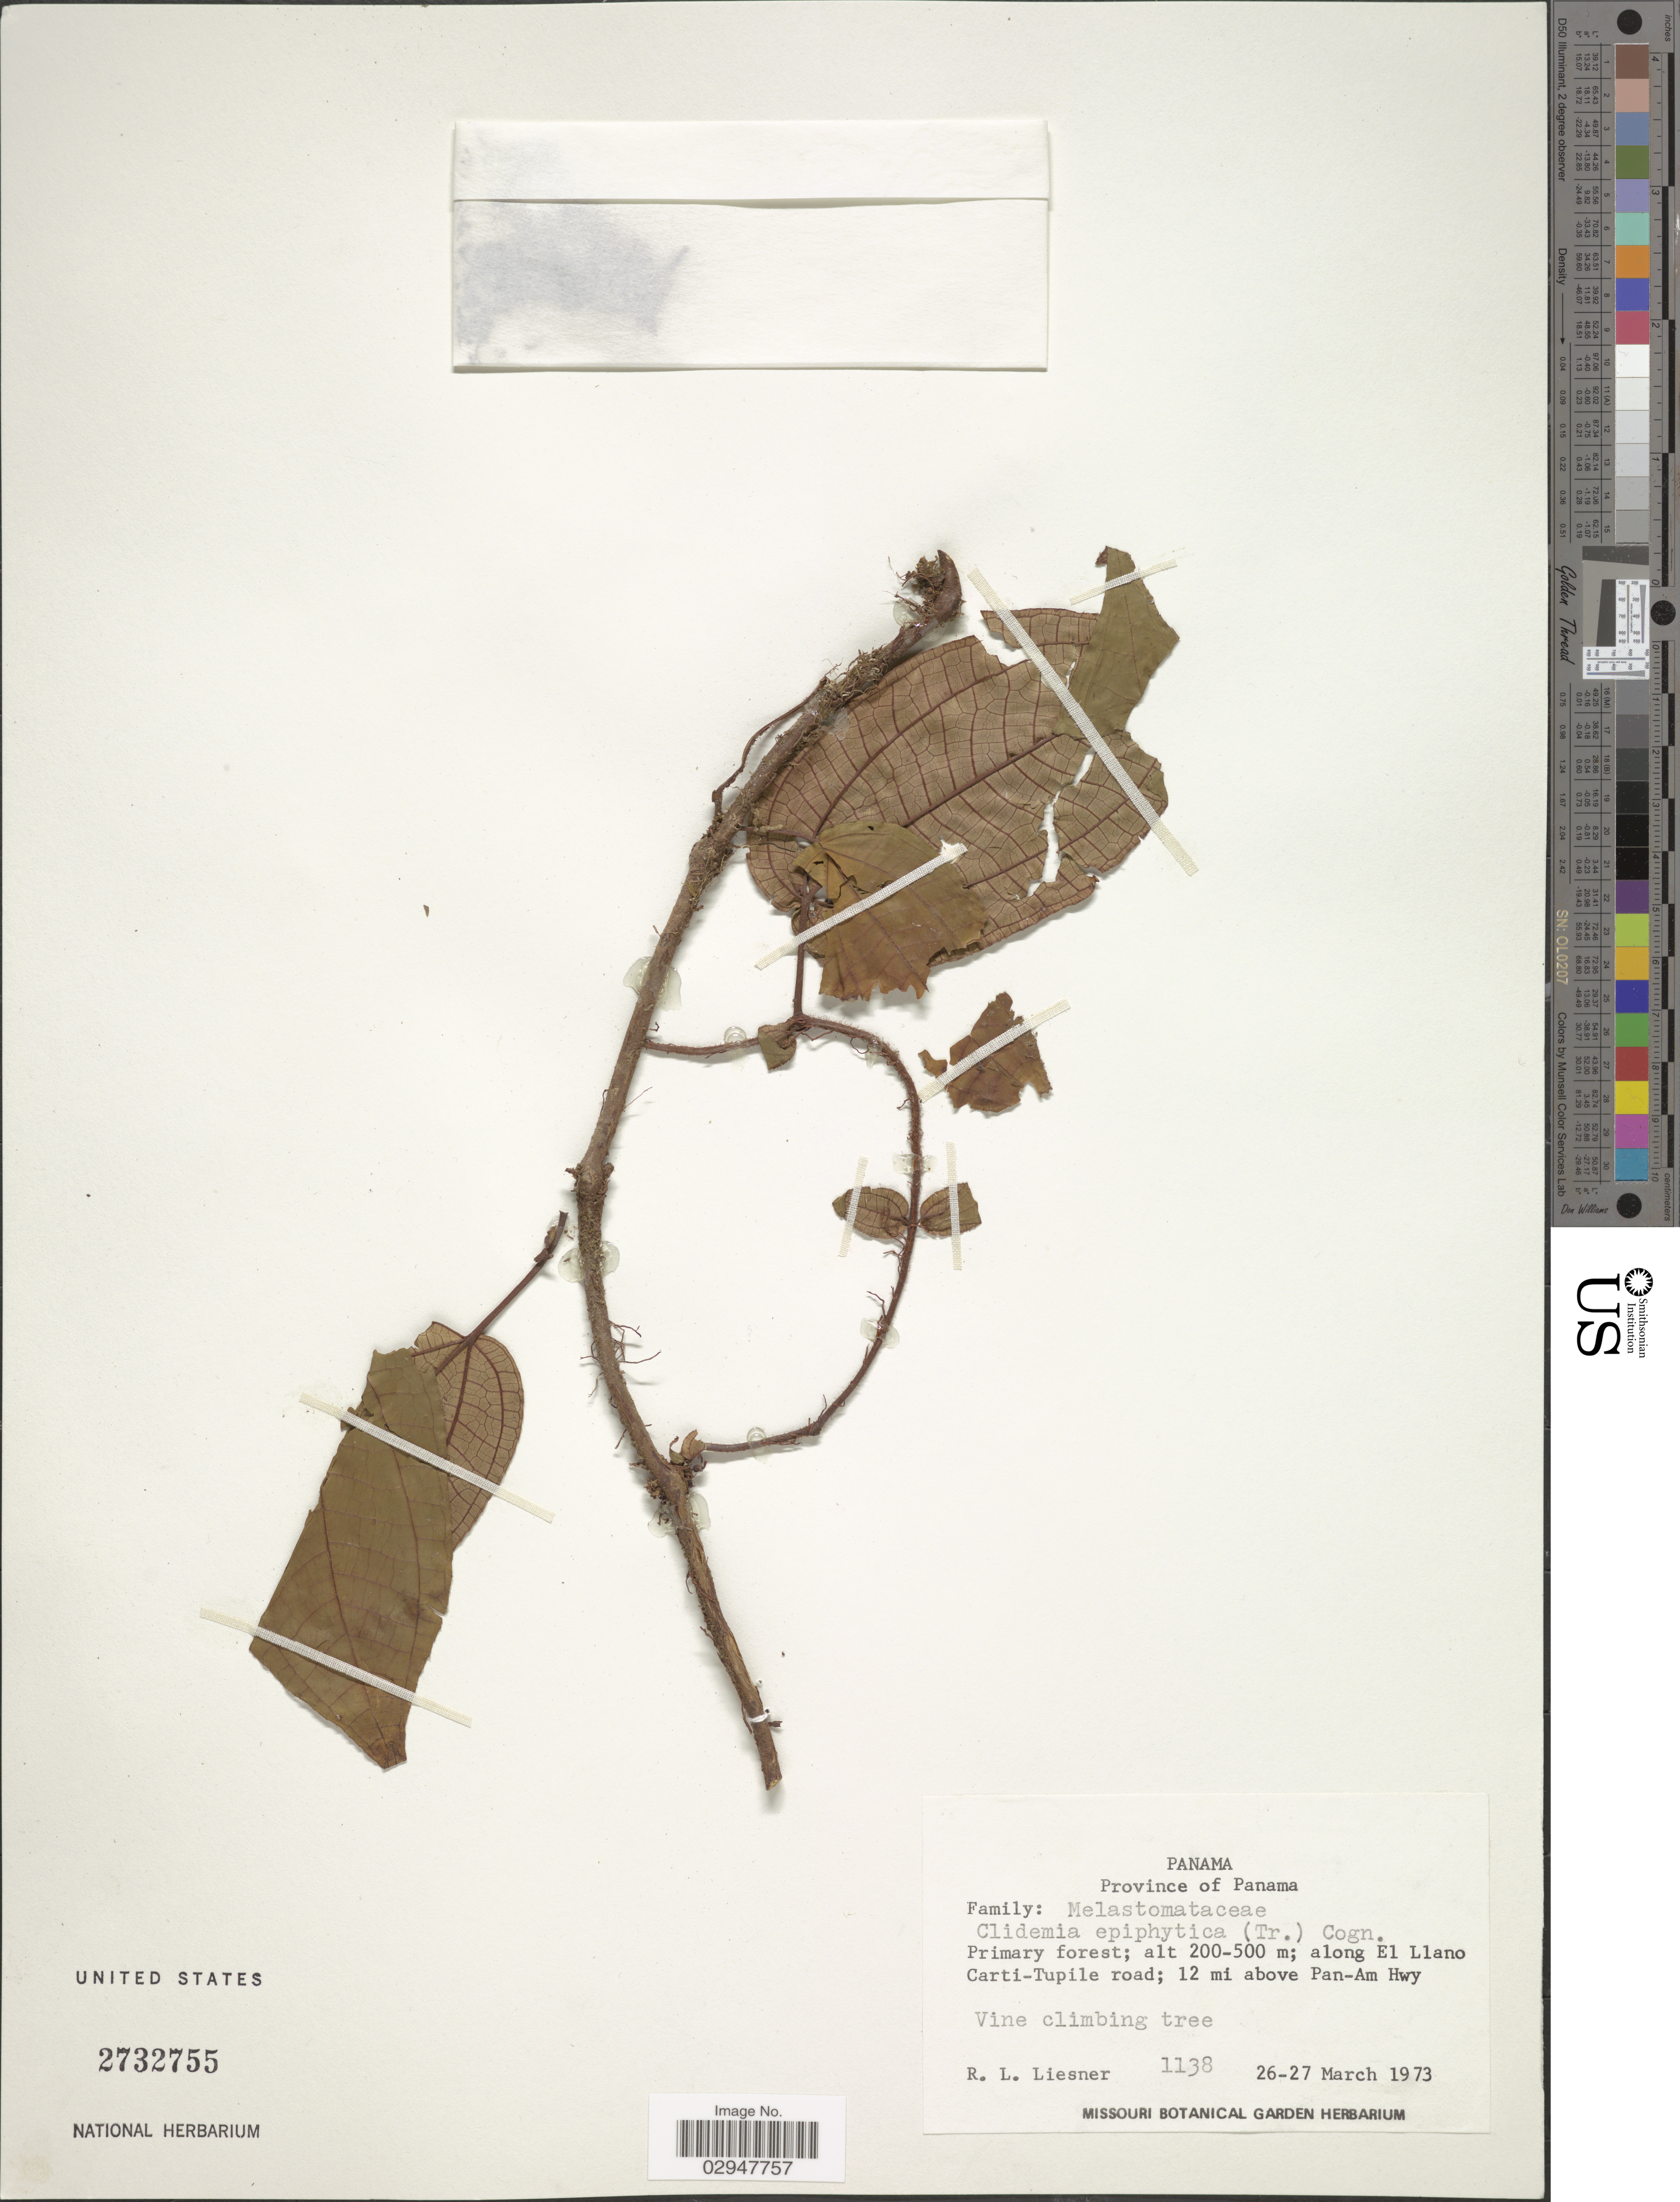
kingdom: Plantae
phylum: Tracheophyta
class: Magnoliopsida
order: Myrtales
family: Melastomataceae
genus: Clidemia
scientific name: Clidemia epiphytica var. trichocalyx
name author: (S.F. Blake) Wurdack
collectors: R. L. Liesner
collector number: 1138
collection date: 1973-03-26/1973-03-27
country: Panama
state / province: Panamá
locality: Along El Llano Carti-Tupile road; 12 mi above Pan-Am Hwy.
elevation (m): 200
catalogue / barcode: US 2732755